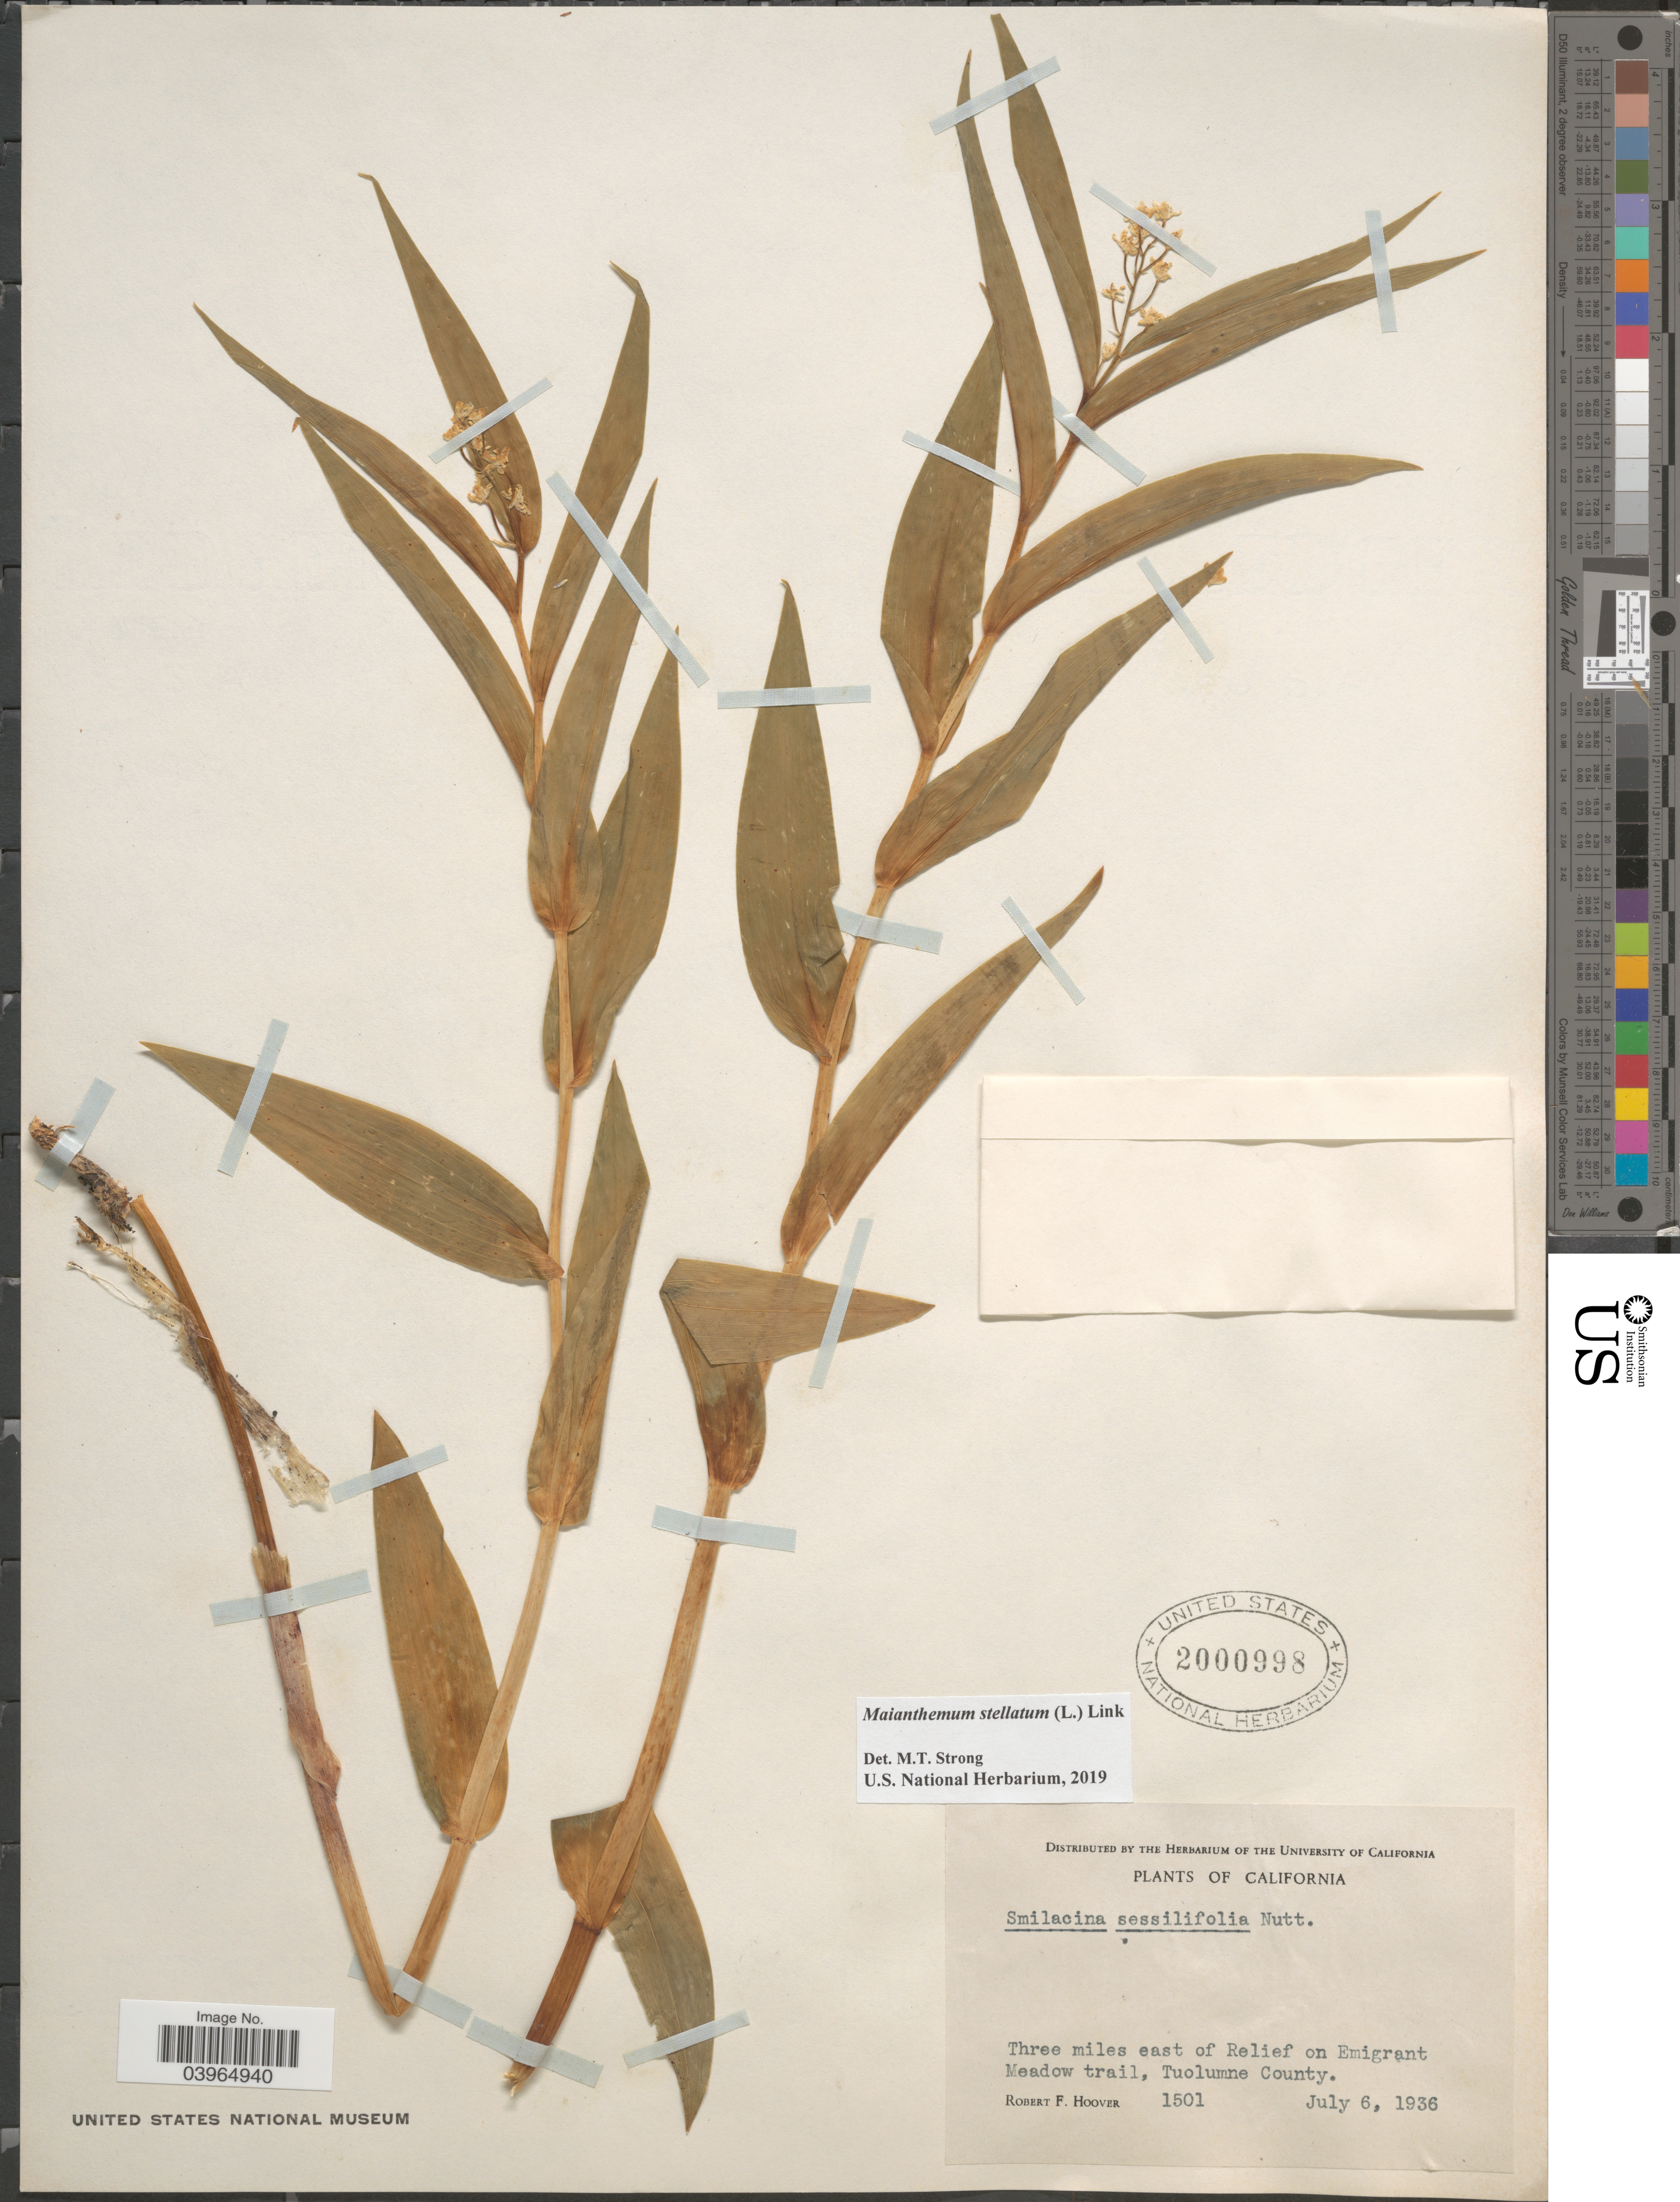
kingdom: Plantae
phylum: Tracheophyta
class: Liliopsida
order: Asparagales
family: Asparagaceae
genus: Maianthemum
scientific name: Maianthemum stellatum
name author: (L.) Link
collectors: R. F. Hoover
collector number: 1501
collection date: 1936-07-06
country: United States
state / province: California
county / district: Tuolumne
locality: Three miles east of Relief on Emigrant Meadow trail, Tuolumne County.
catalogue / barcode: US 2000998